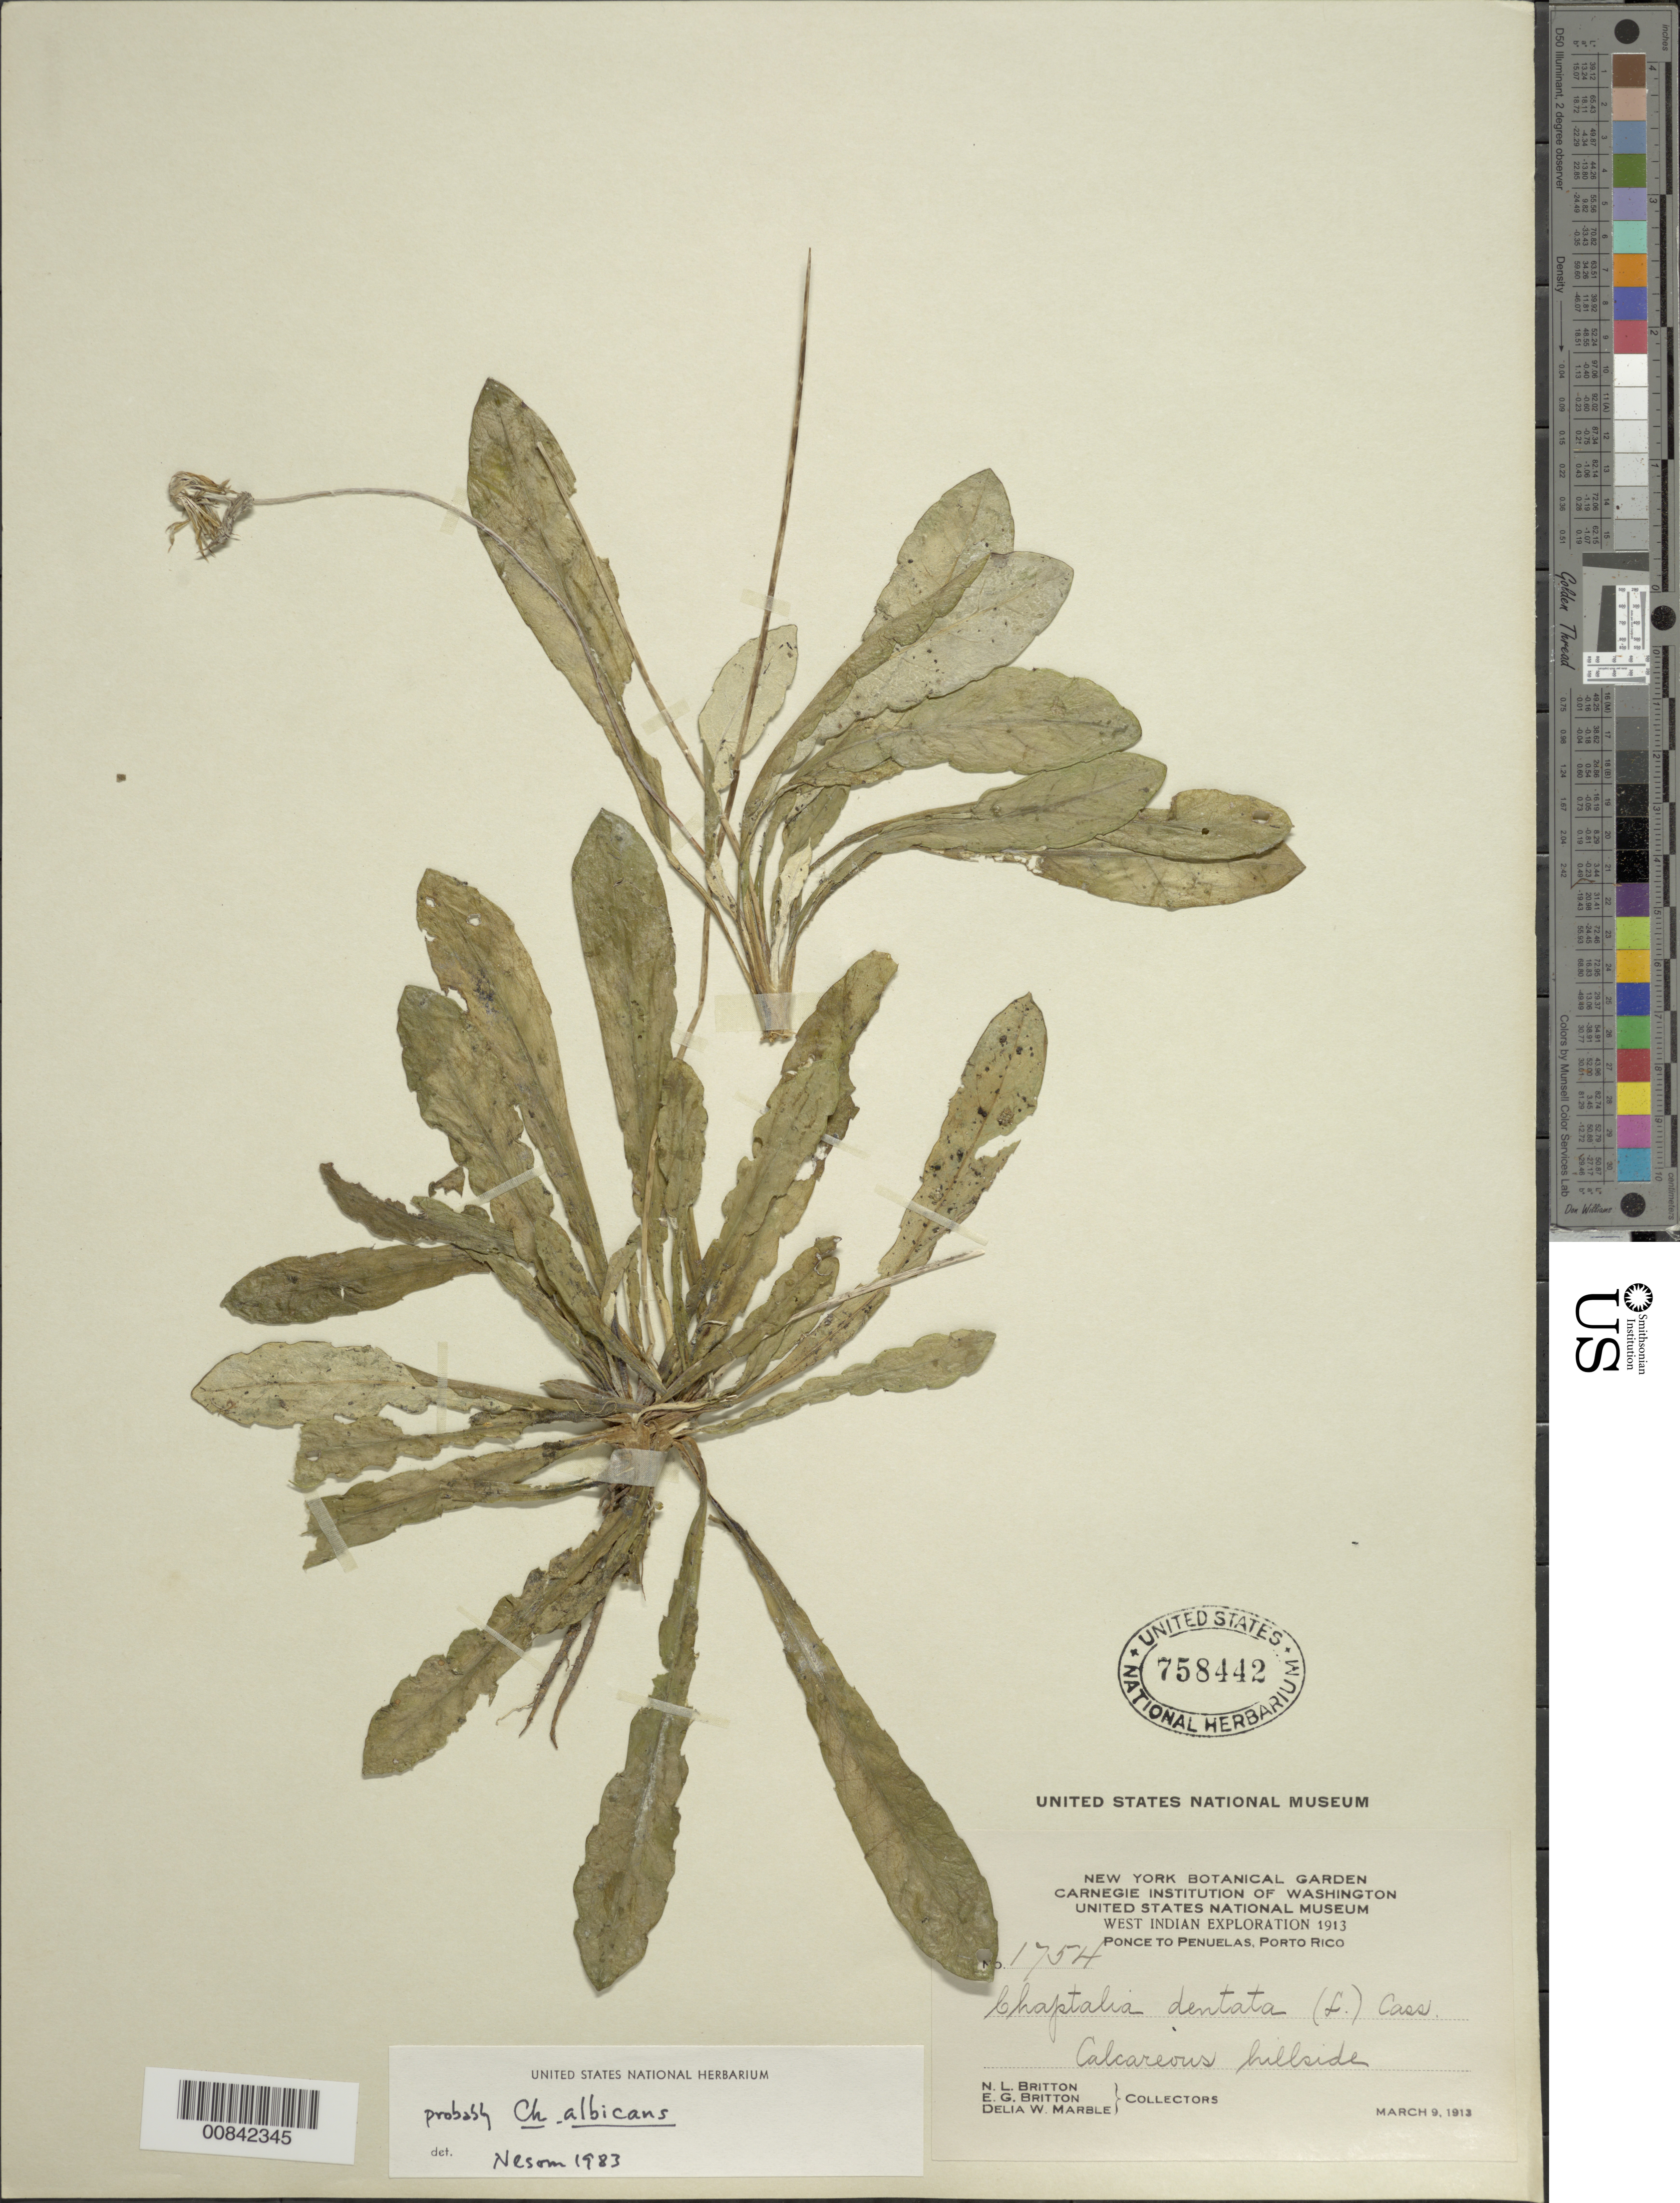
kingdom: Plantae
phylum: Tracheophyta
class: Magnoliopsida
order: Asterales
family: Asteraceae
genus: Chaptalia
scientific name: Chaptalia albicans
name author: (Sw.) Vent. ex B.D. Jacks.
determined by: Nesom, Guy L.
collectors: N. Britton, E. G. Britton & D. W. Marble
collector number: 1754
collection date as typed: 09 Mar 1913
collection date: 1913-03-09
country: Puerto Rico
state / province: Ponce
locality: Ponce to Penuelas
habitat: calcareous hillside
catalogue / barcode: US 758442